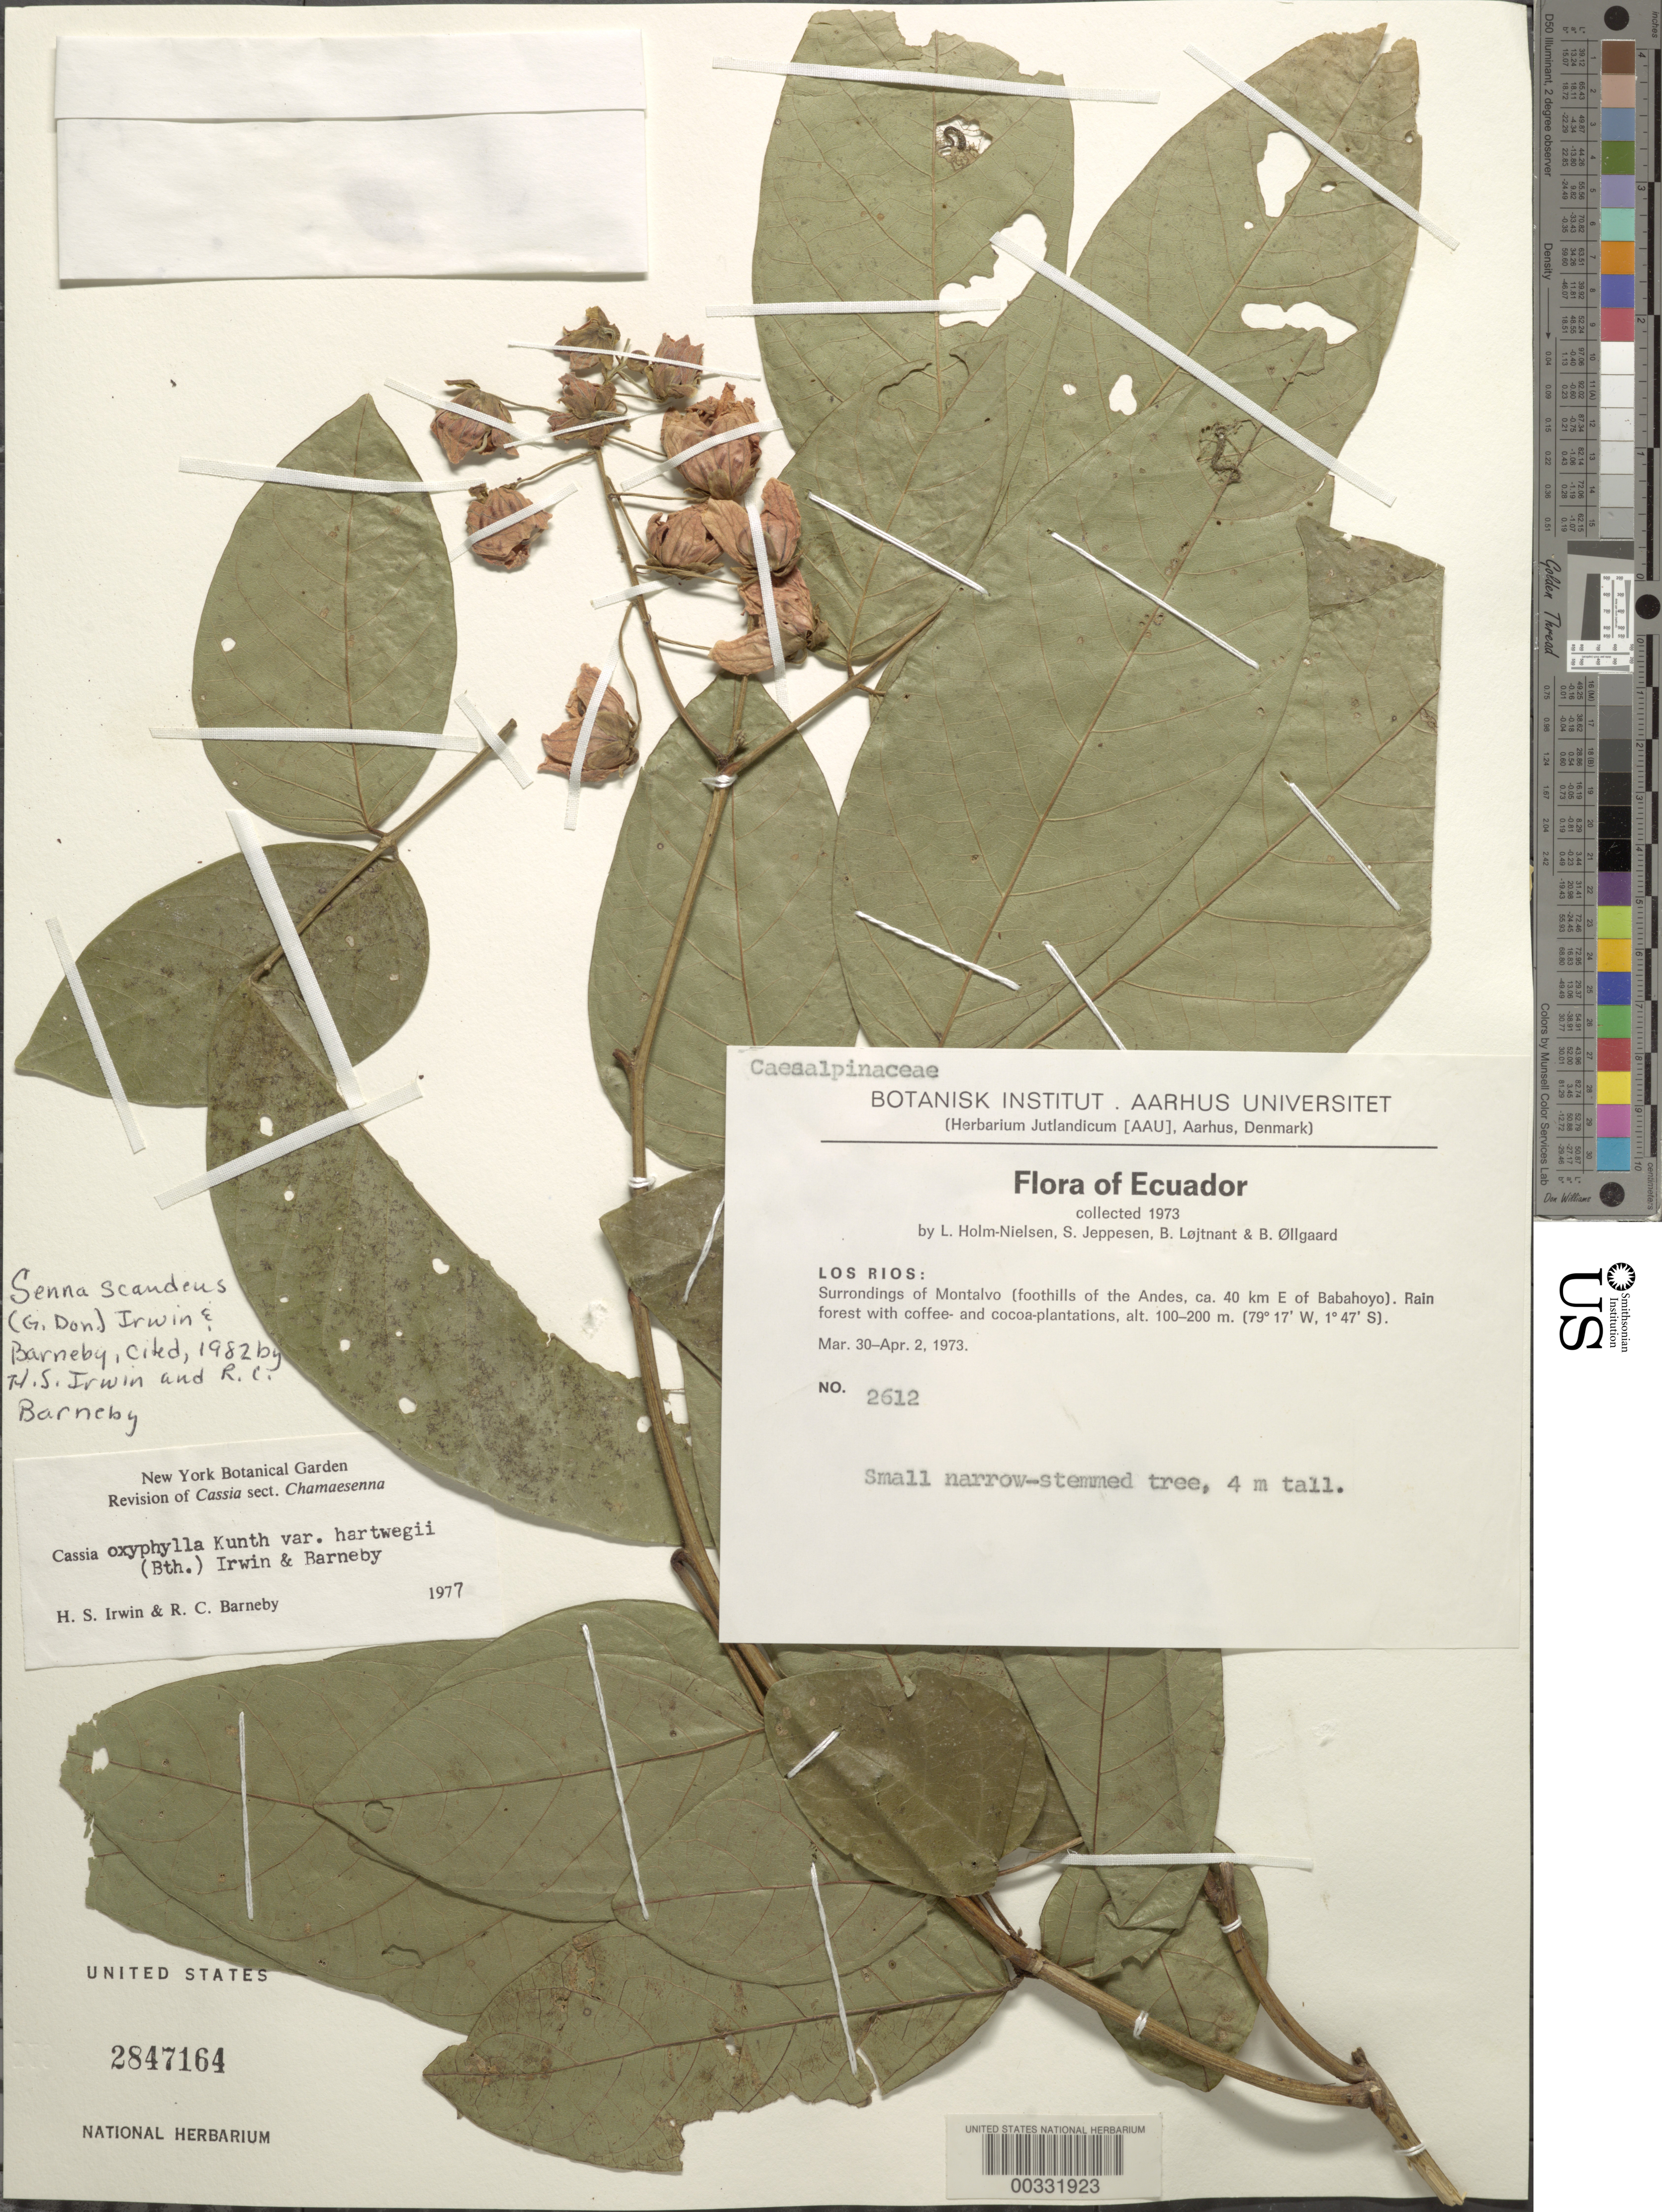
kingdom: Plantae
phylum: Tracheophyta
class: Magnoliopsida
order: Fabales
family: Fabaceae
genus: Senna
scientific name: Senna scandens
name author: (Ruiz & Pav. ex G. Don) H.S. Irwin & Barneby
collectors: L. B. Holm-Nielsen, S. Jeppesen, B. Löjtnant & B. Øllgaard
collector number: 2612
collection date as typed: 30 Mar 1973 to 02 Apr 1973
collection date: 1973-03-30/1973-04-02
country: Ecuador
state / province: Los Ríos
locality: Surroundings of montalvo, foothills of the Andes, ca 40 km E of Babahoyo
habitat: Close to small streams; rainforest with coffee- and coco-plantations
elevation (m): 100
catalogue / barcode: US 2847164